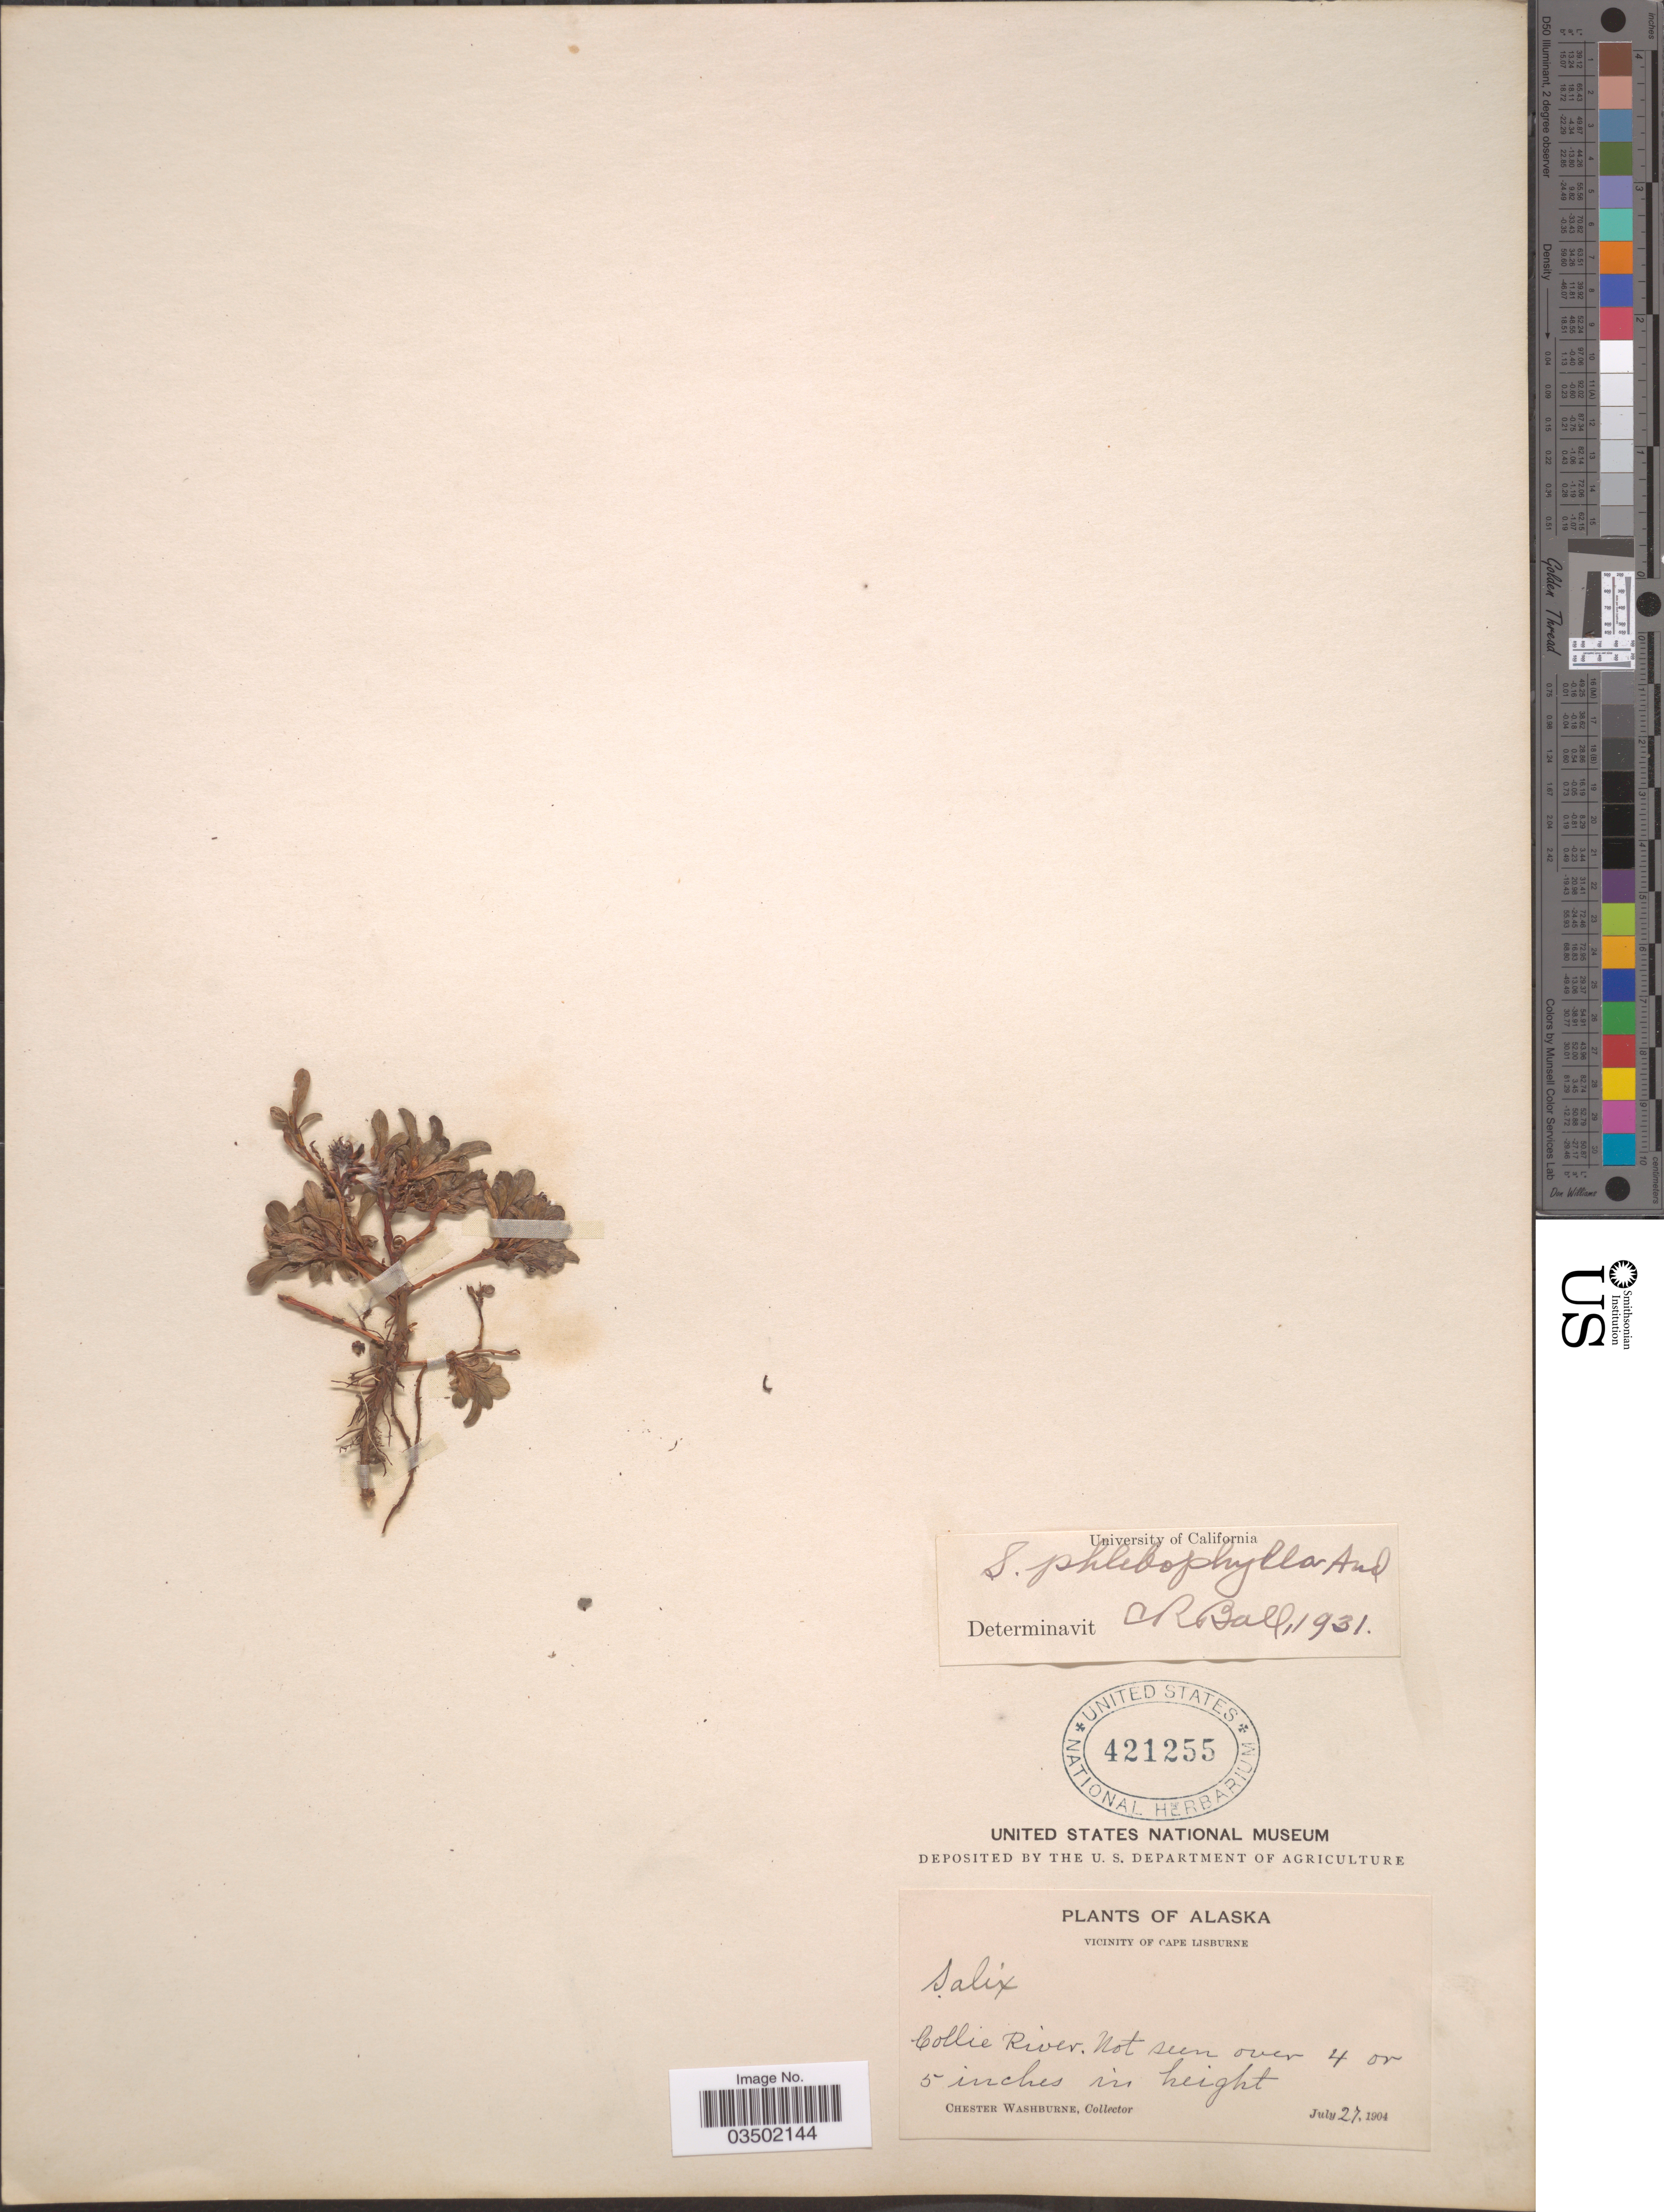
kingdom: Plantae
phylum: Tracheophyta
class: Magnoliopsida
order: Malpighiales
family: Salicaceae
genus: Salix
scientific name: Salix phlebophylla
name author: Andersson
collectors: C. Washburne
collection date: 1904-07-27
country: United States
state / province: Alaska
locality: Vicinity of Cape Lisburne. Collie River.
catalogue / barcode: US 421255